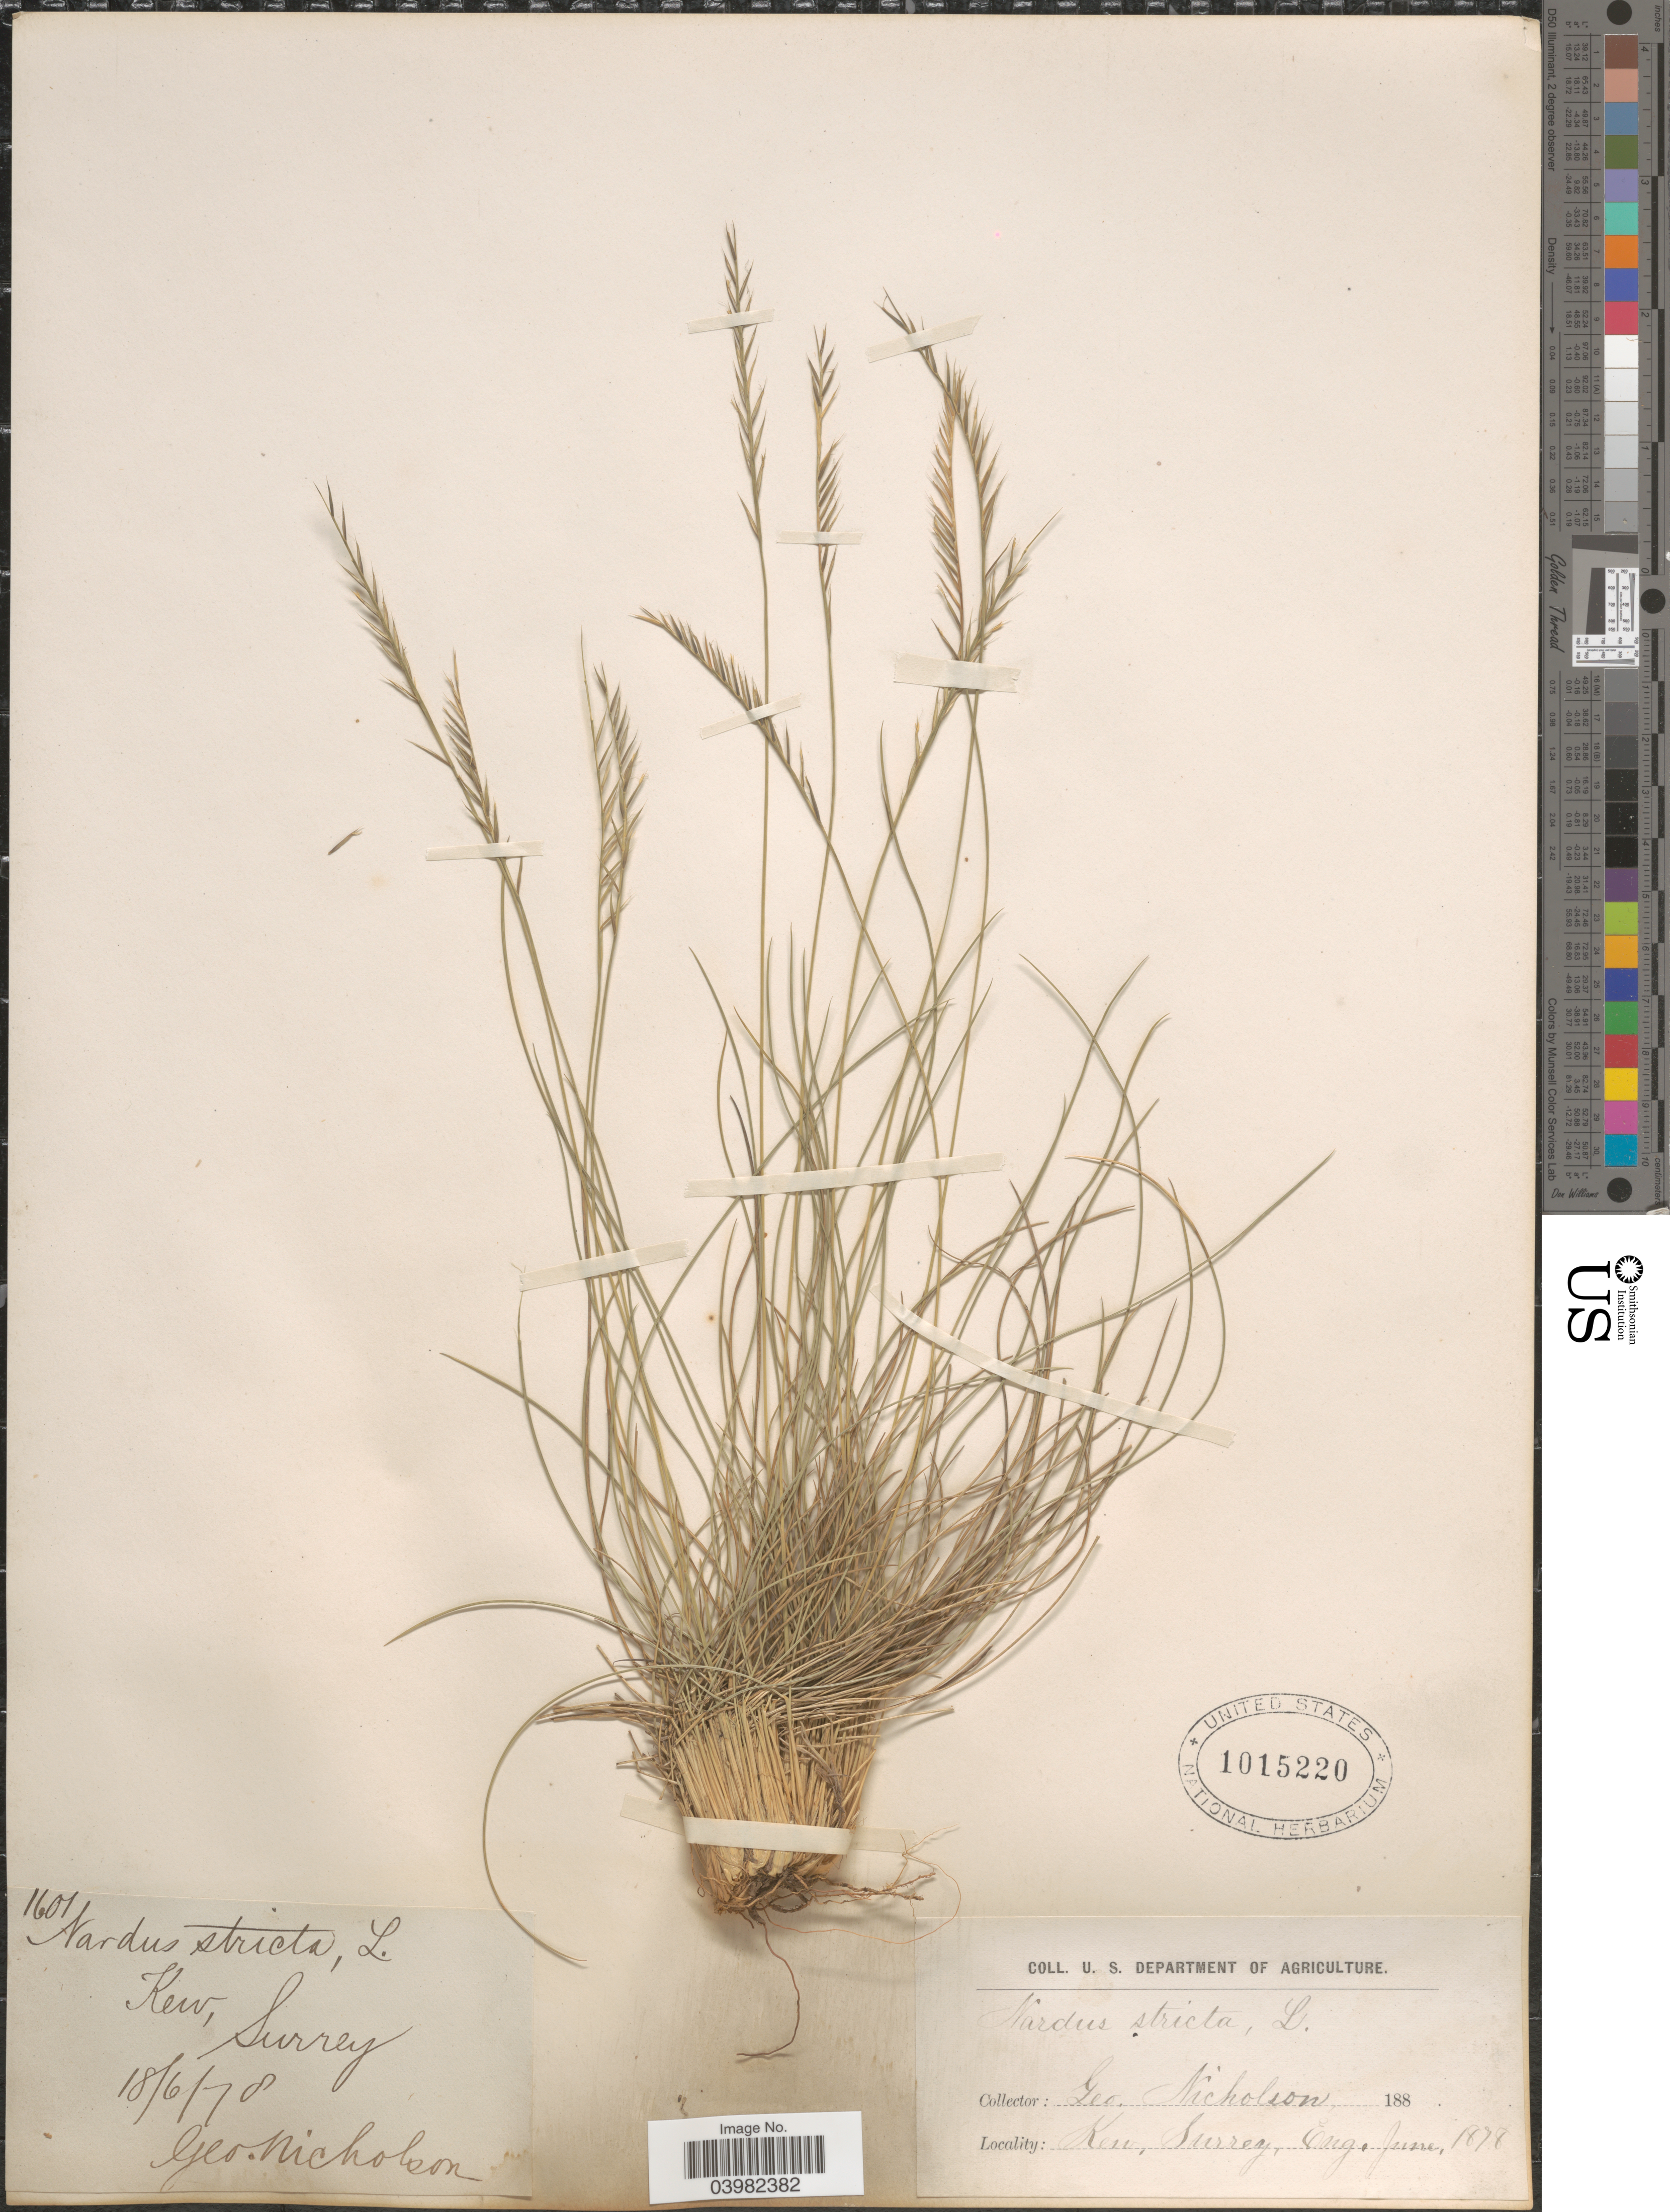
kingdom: Plantae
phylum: Tracheophyta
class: Liliopsida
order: Poales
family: Poaceae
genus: Nardus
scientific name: Nardus stricta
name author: L.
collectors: G. Nicholson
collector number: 1601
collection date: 1878-06-18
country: United Kingdom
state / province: England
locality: Kew, Surrey.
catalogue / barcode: US 1015220